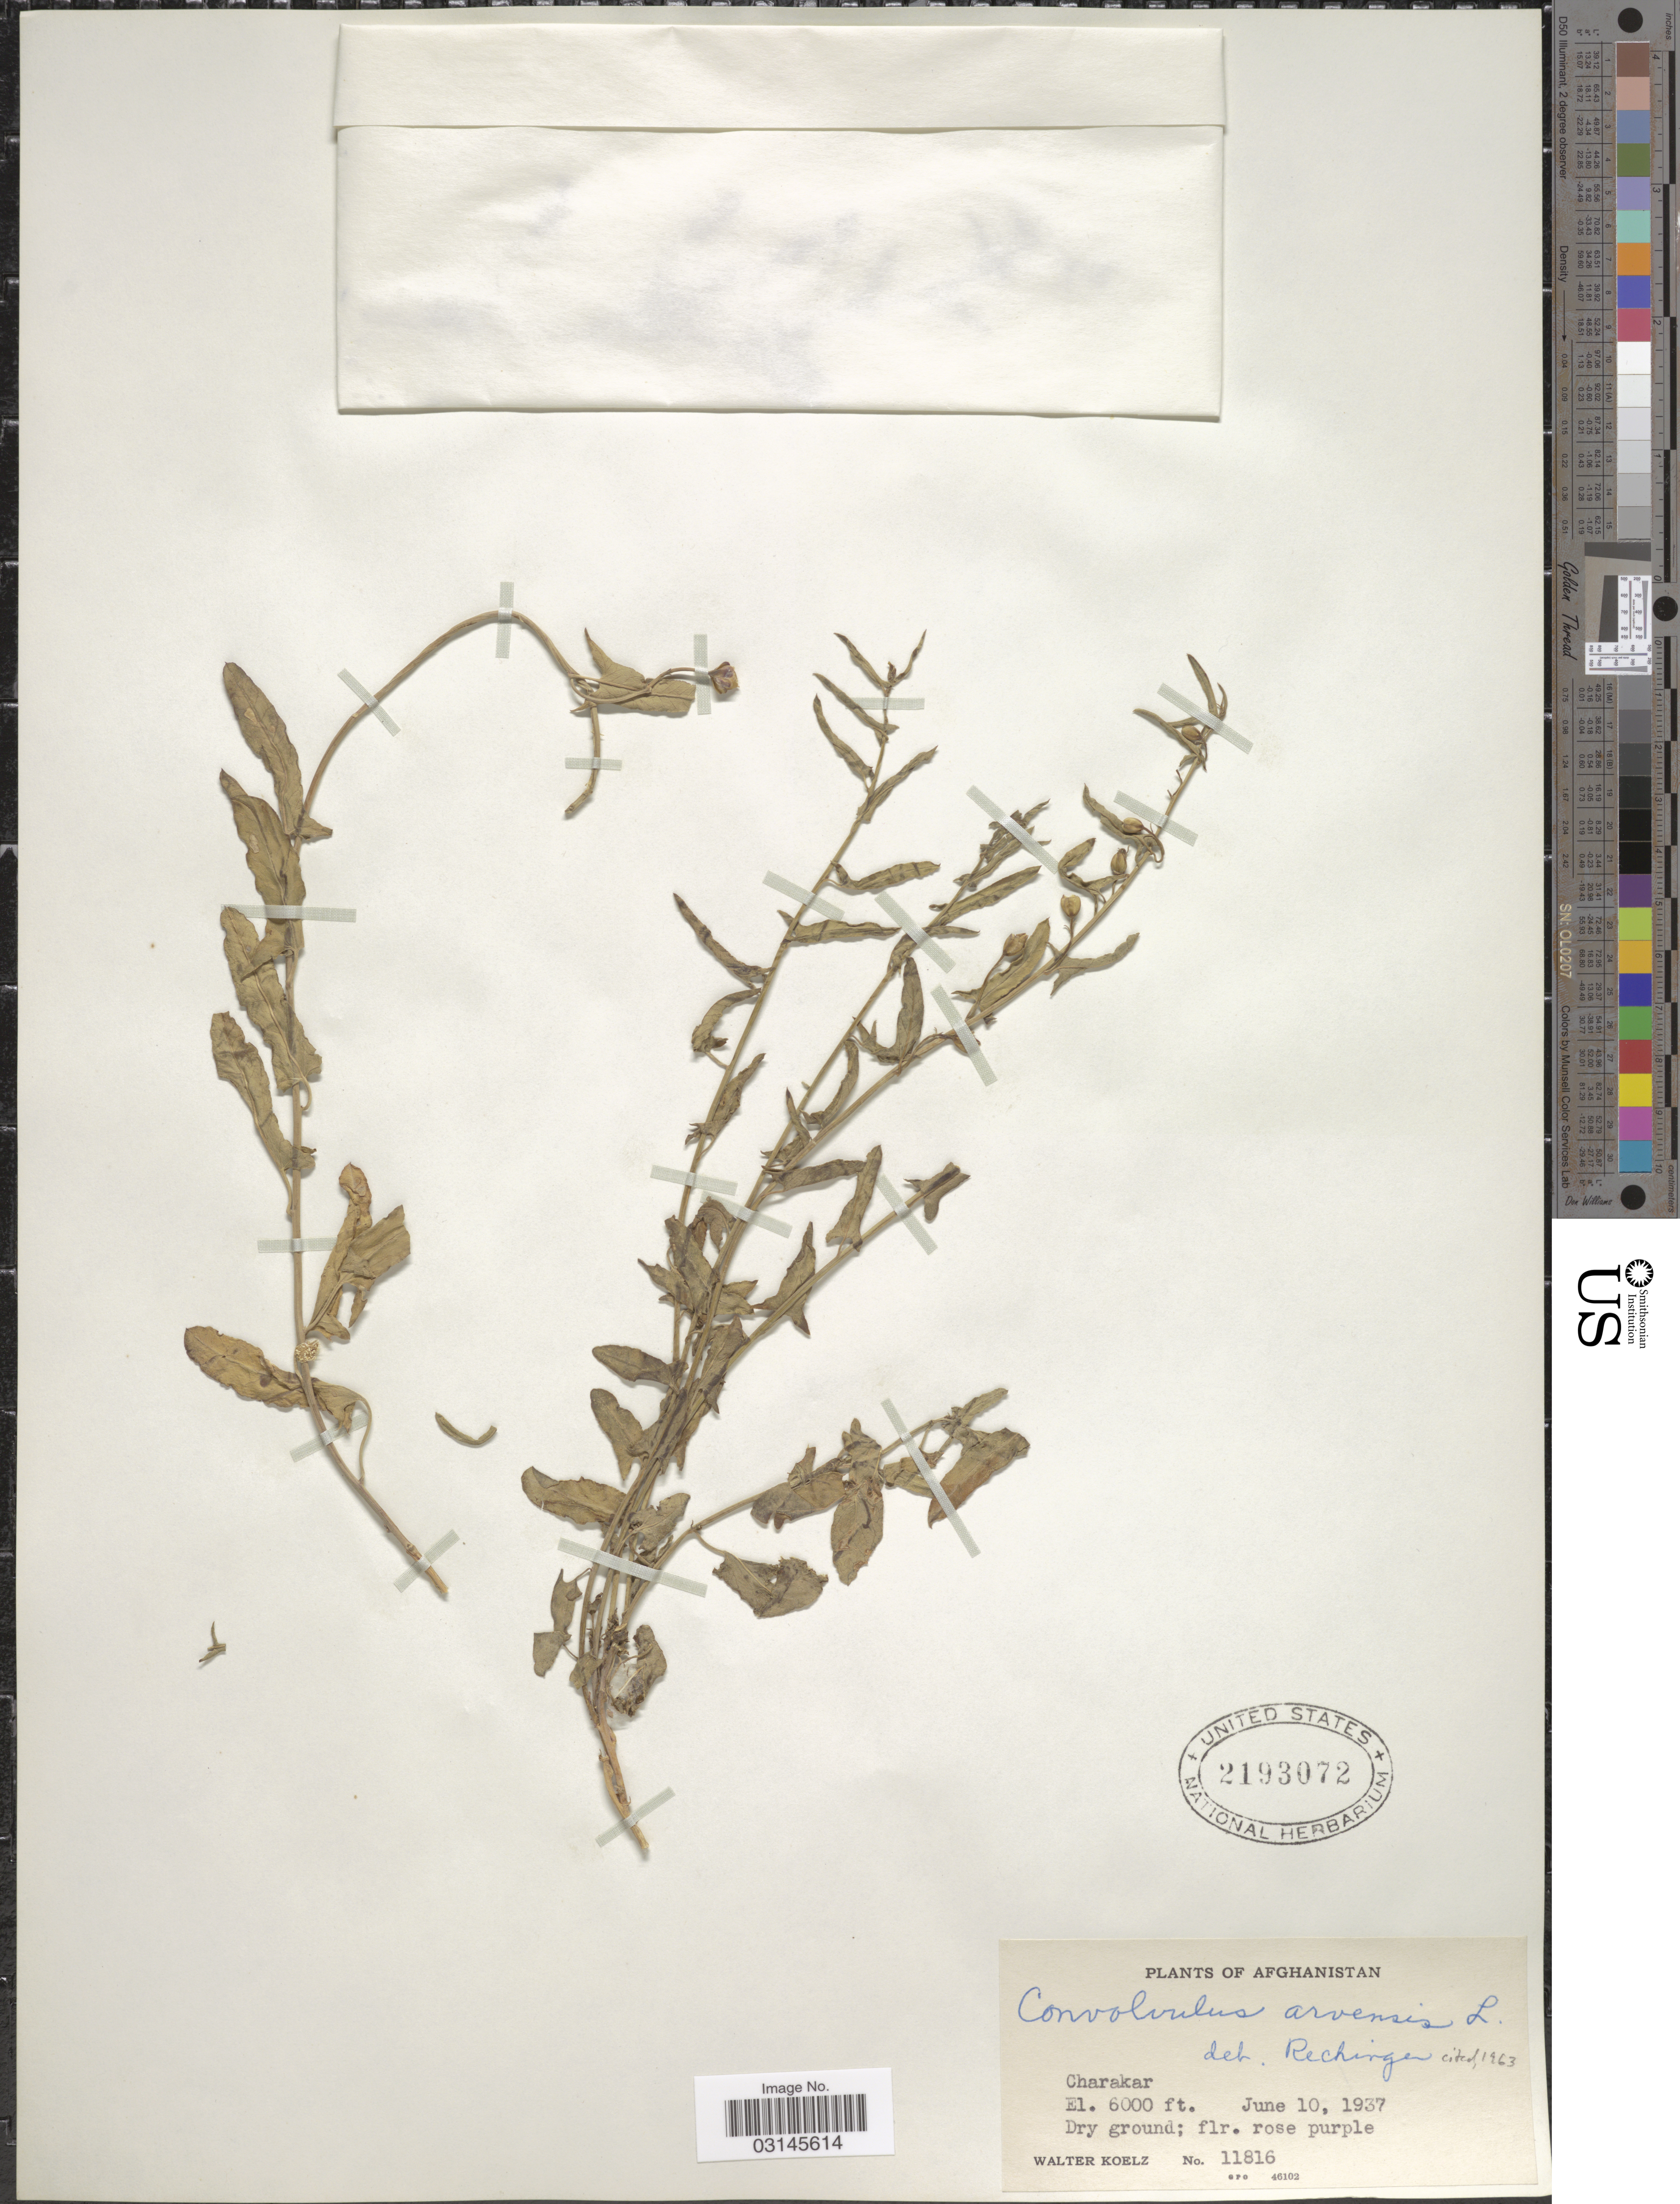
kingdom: Plantae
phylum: Tracheophyta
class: Magnoliopsida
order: Solanales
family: Convolvulaceae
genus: Convolvulus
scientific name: Convolvulus arvensis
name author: L.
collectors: W. N. Koelz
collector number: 11816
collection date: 1937-06-10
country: Afghanistan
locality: Charakar.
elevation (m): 1829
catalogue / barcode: US 2193072